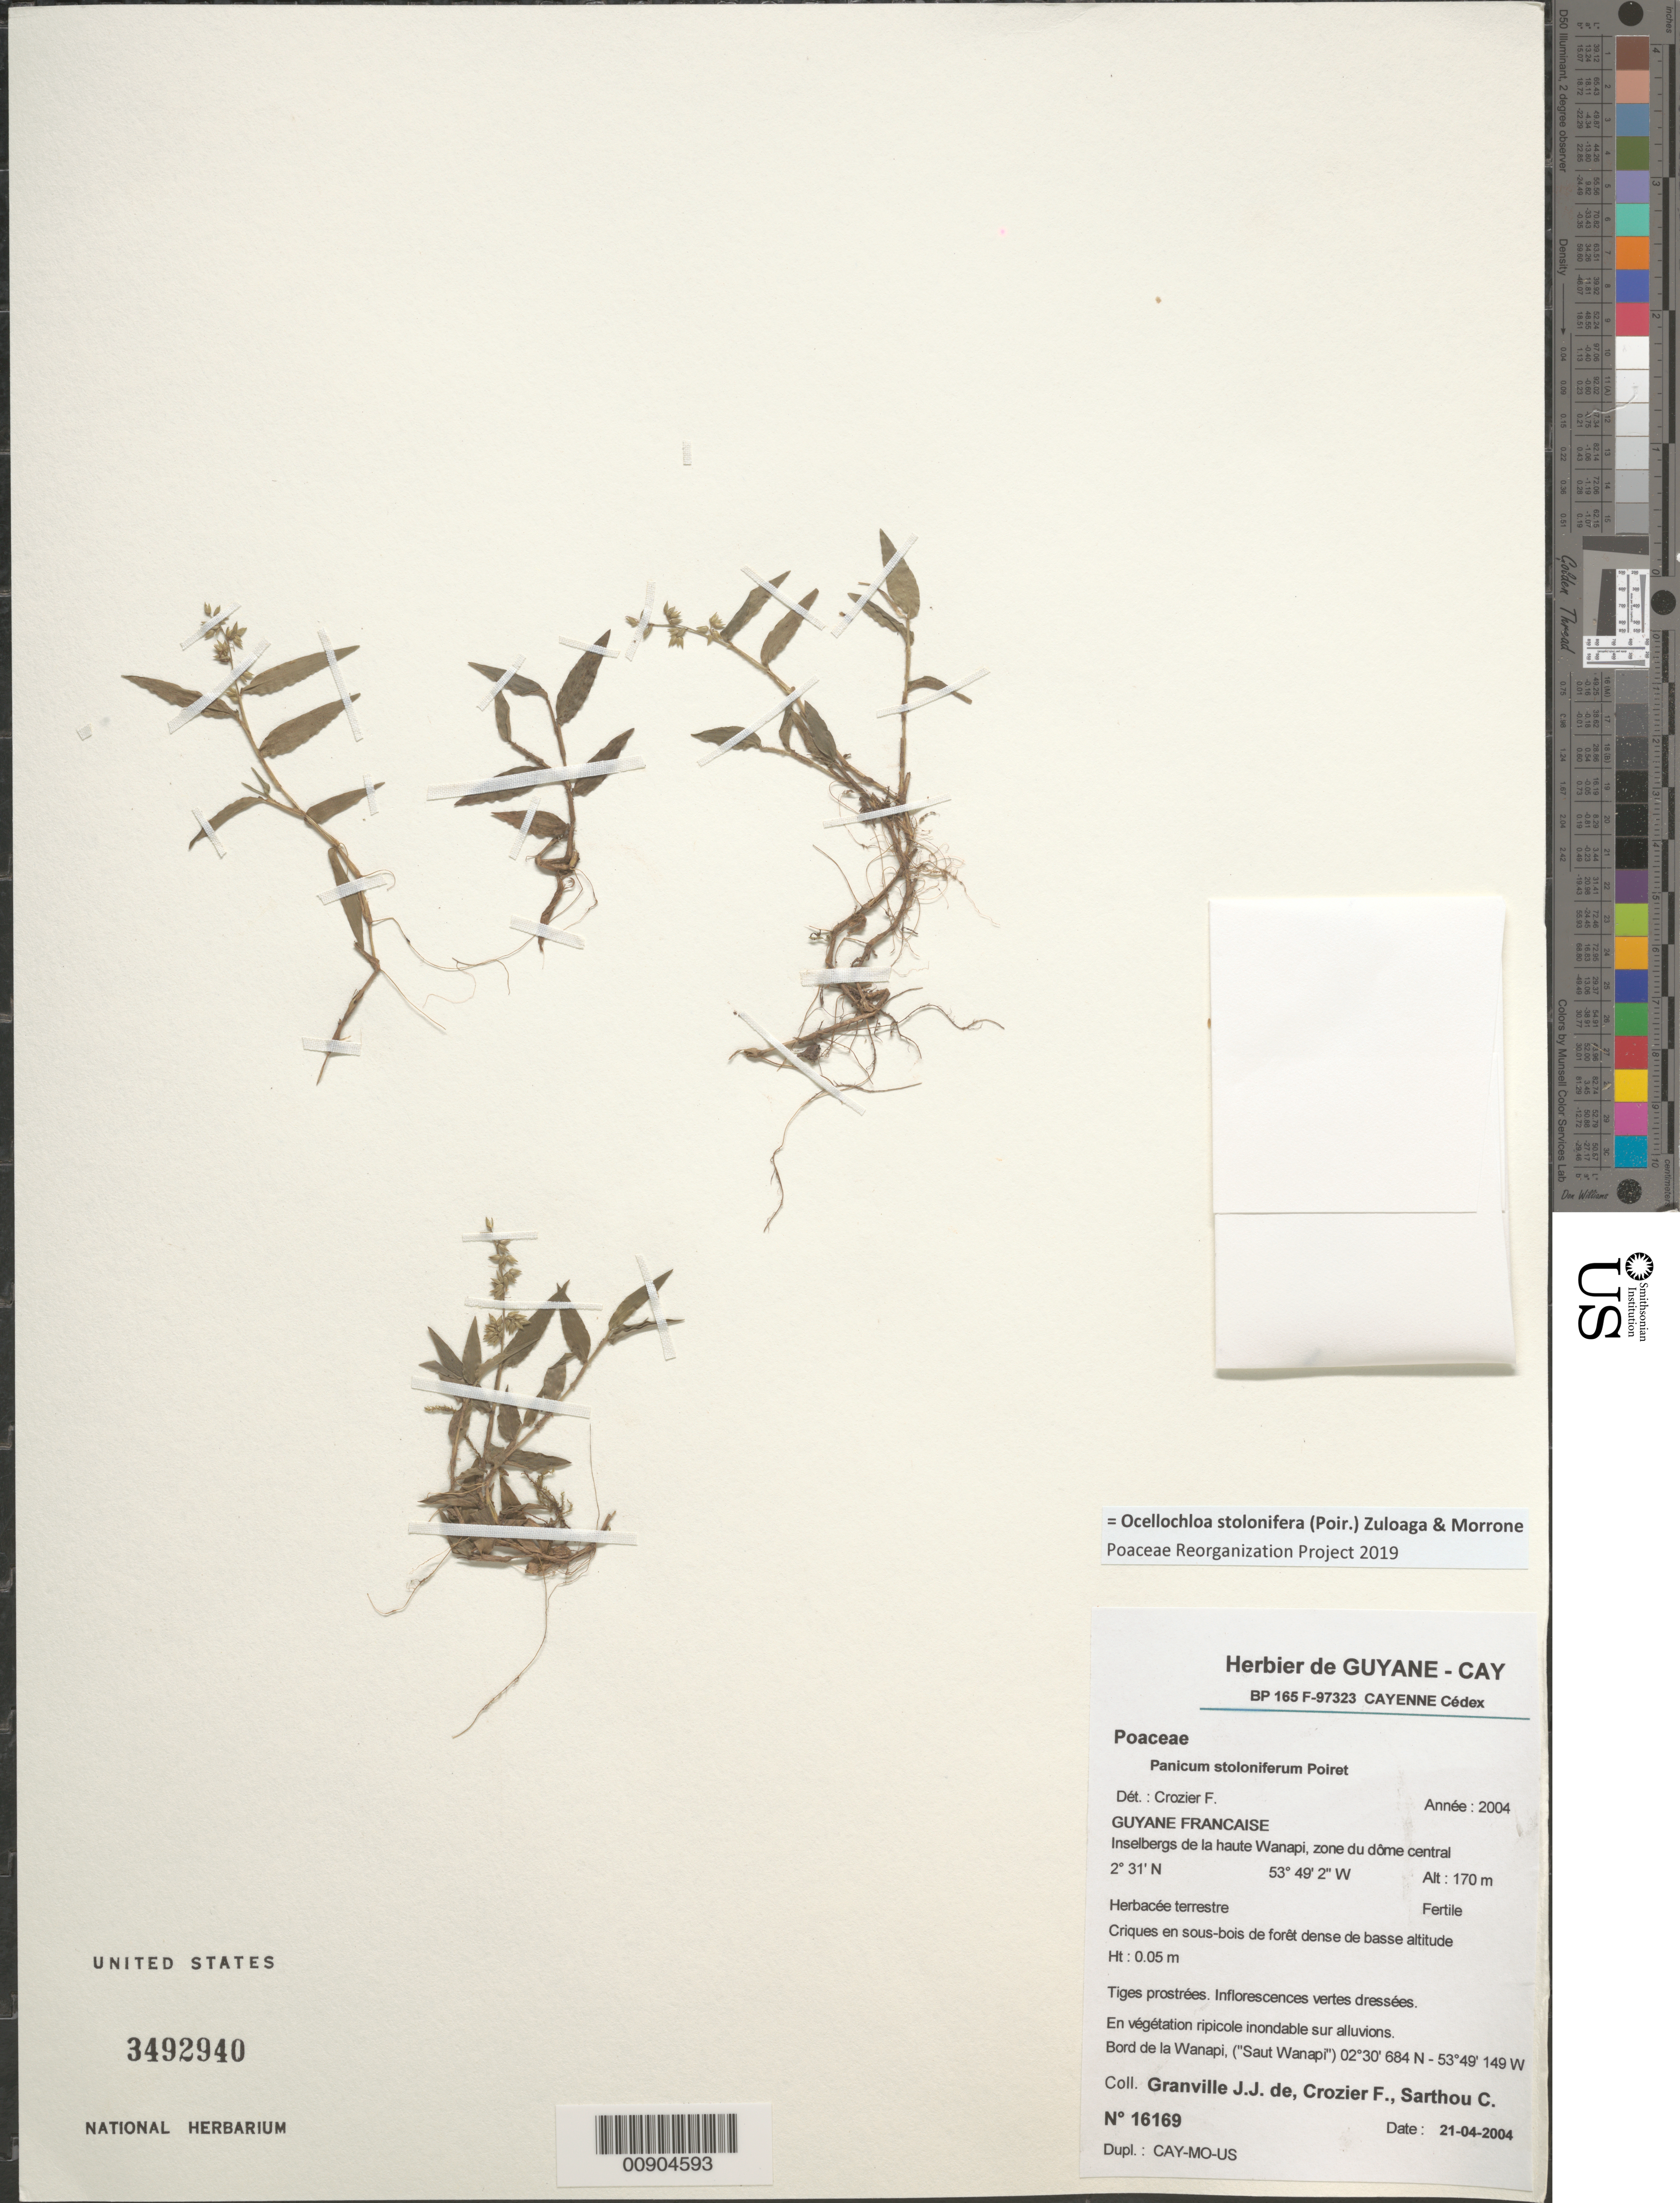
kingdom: Plantae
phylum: Tracheophyta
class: Liliopsida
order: Poales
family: Poaceae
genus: Panicum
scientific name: Panicum stoloniferum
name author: Poir.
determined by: Crozier, F.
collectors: J.-J. de Granville, F. Crozier & C. Sarthou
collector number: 16169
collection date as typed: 21-Apr-04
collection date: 2004-04-21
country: French Guiana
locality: Inselbergs de la haute Wanapi, bord de Wanapi ("Saut Wanapi")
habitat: Criques en sous bois de forêt dense de basse altitude; en végétation ripicole inondable, sur alluvions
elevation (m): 170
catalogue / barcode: US 3492940